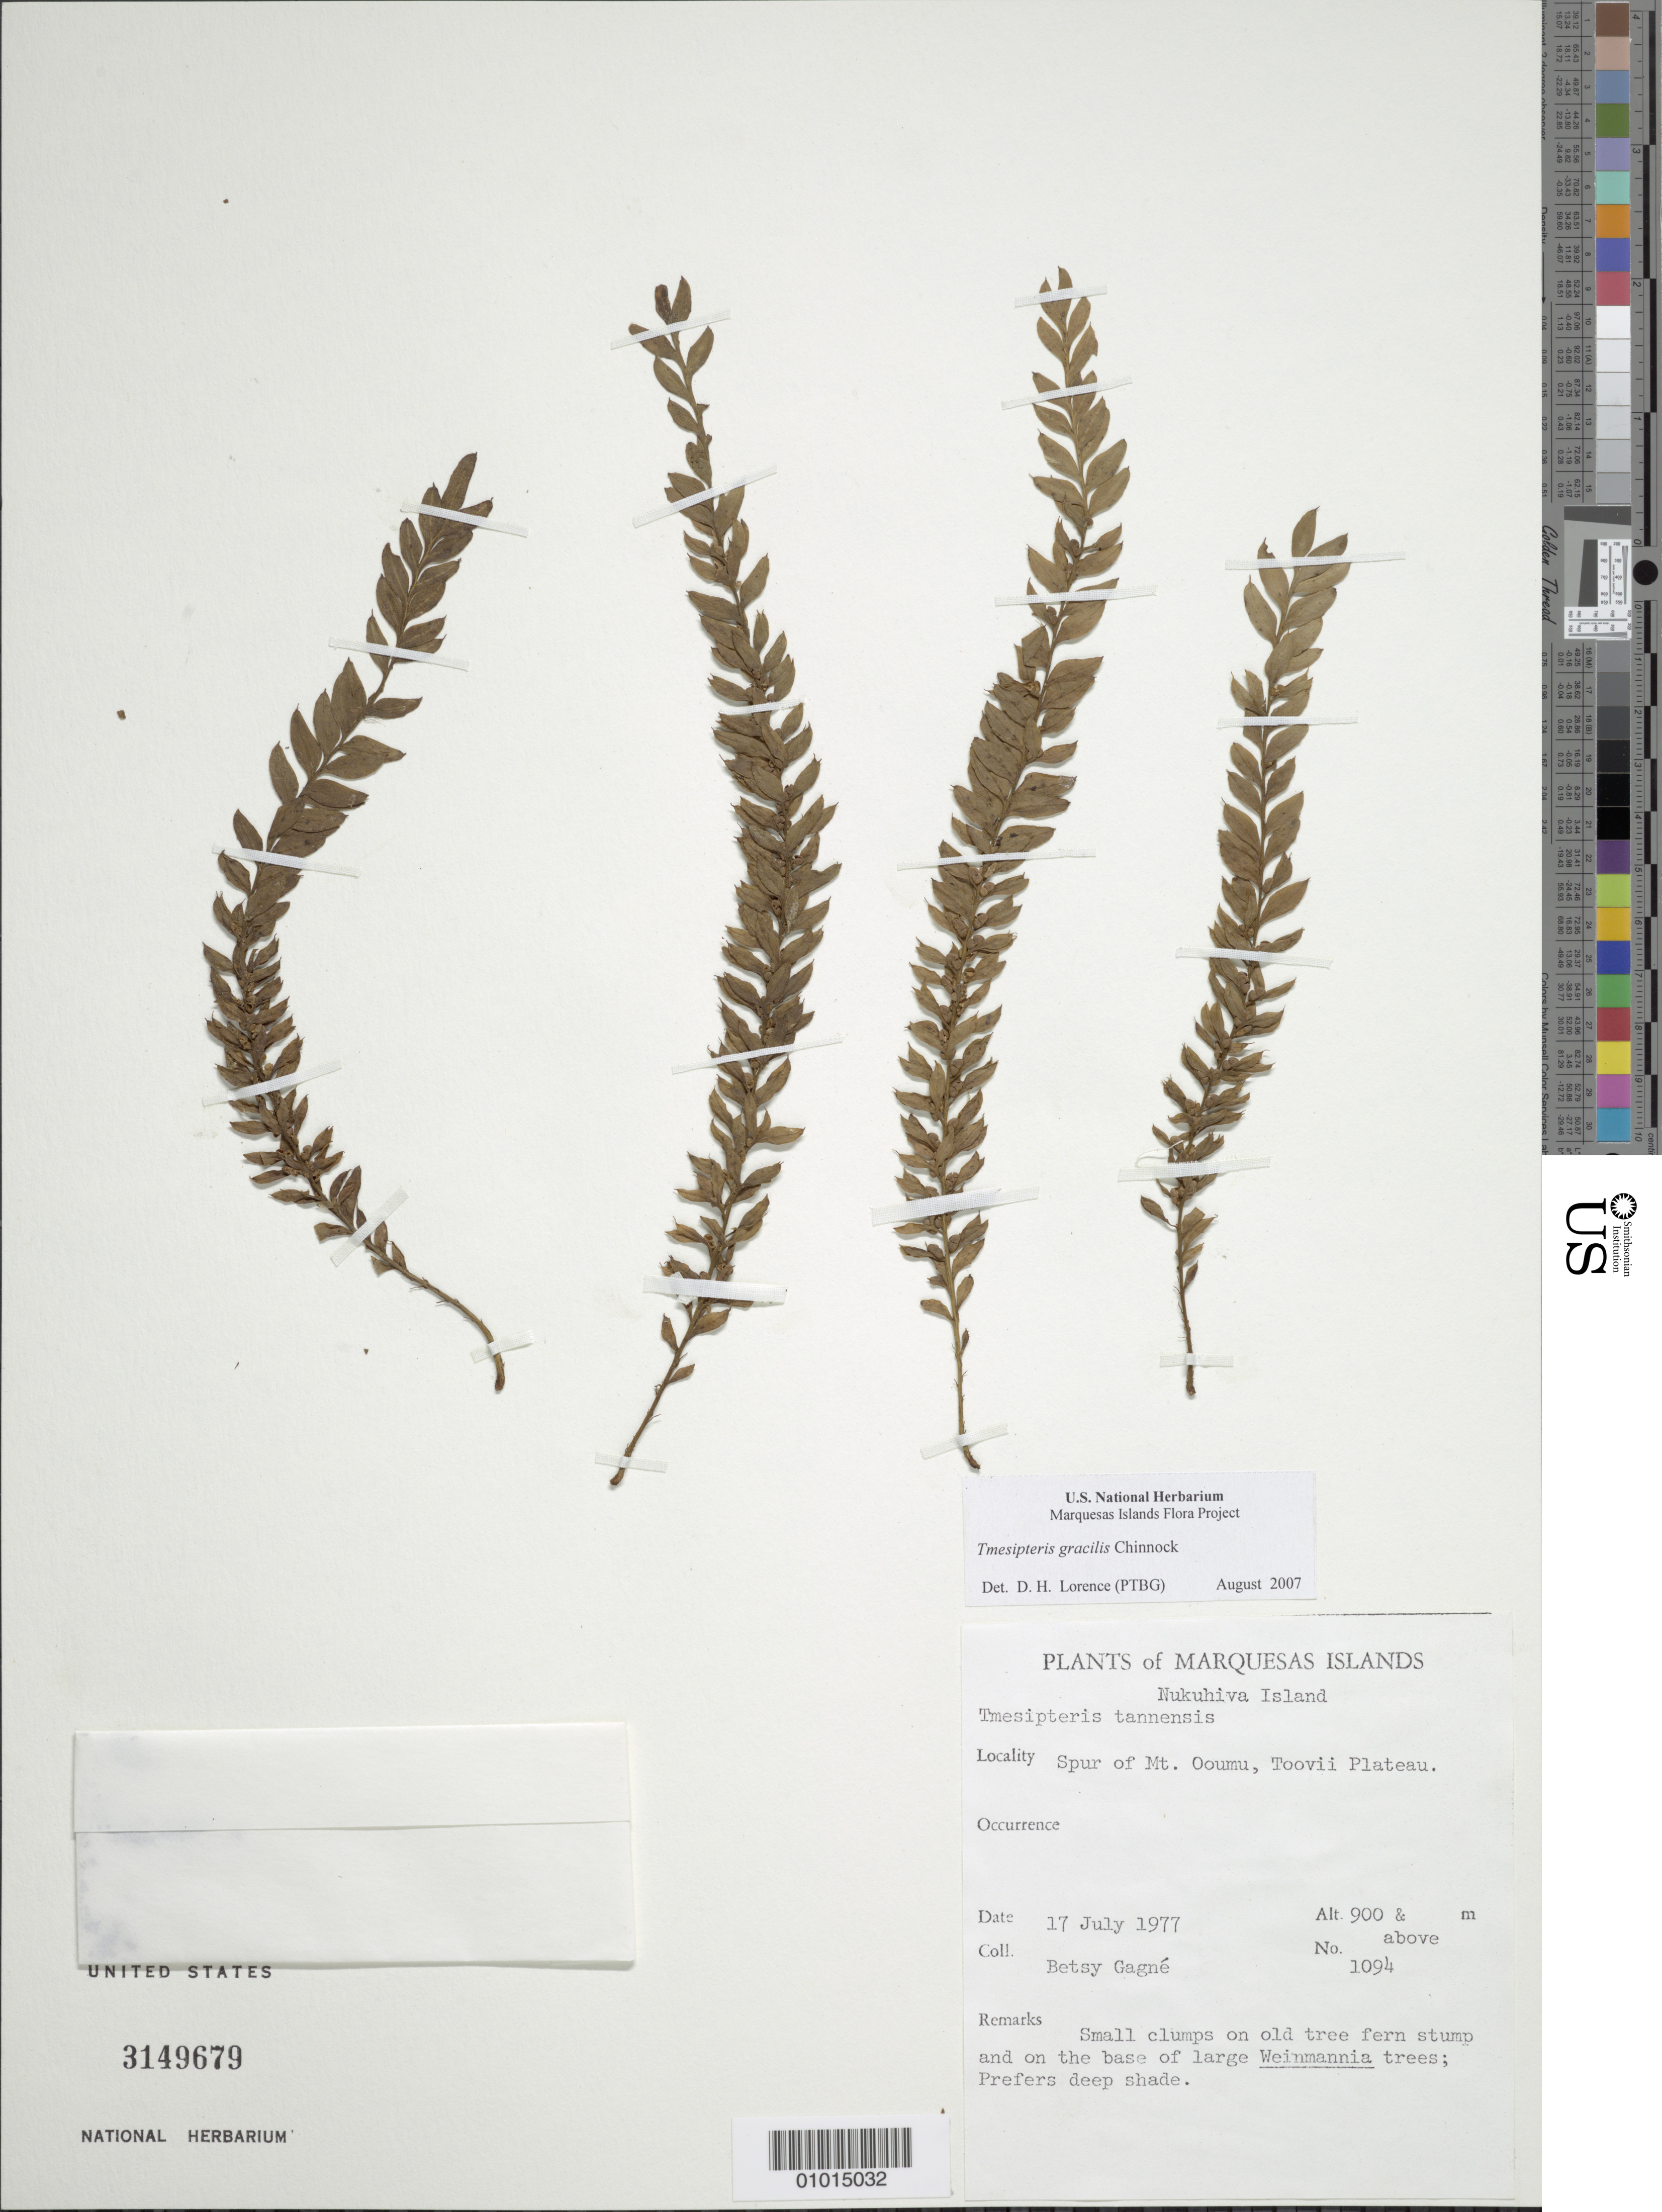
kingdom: Plantae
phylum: Tracheophyta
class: Polypodiopsida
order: Psilotales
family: Psilotaceae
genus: Tmesipteris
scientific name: Tmesipteris gracilis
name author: Chinnock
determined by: Lorence, David H., (PTBG), National Tropical Botanical Garden (UNITED STATES)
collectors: B. H. Gagné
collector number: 1094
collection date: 1977-07-17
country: French Polynesia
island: Nuku Hiva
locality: Toovii Plateau, spur of Mt. Ooumu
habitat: Small clumps on old tree fern stump and on base of large Weinmannia trees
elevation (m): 900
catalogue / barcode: US 3149679